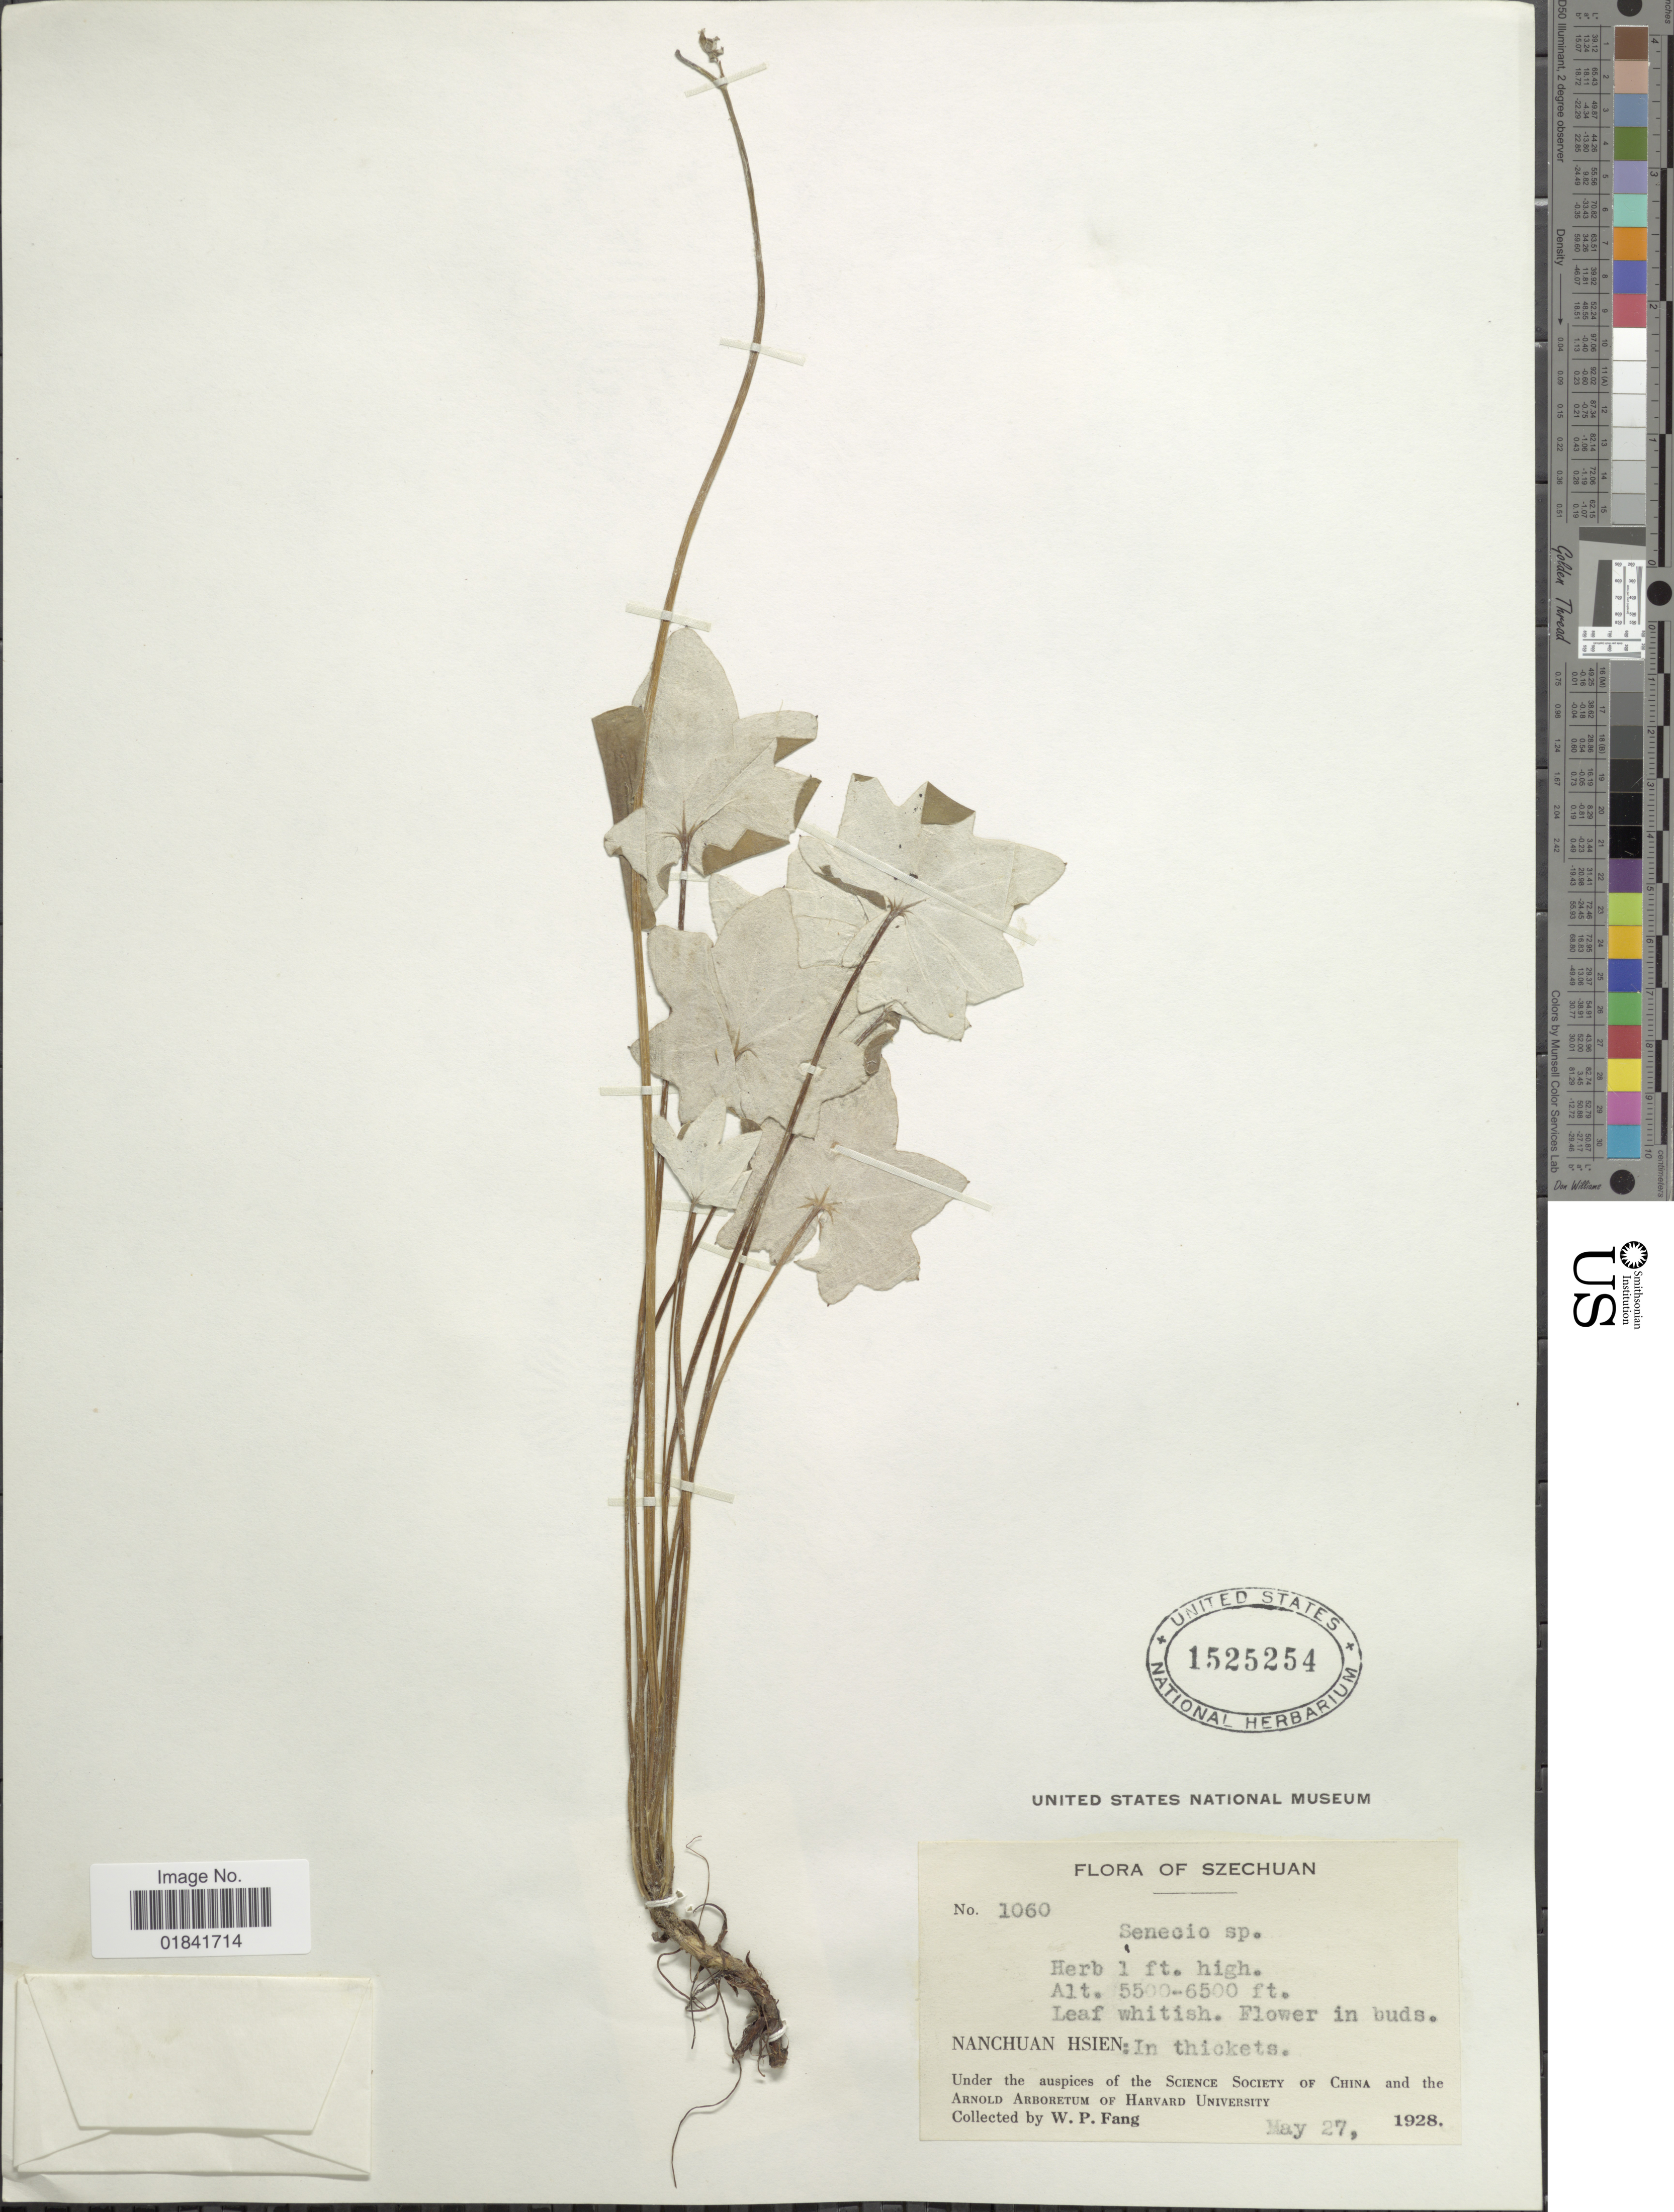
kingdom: Plantae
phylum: Tracheophyta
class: Magnoliopsida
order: Asterales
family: Asteraceae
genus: Senecio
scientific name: Senecio sp.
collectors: W. P. Fang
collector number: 1060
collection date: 1928-05-27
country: China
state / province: Sichuan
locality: Szechuan, Nanchuan Hsien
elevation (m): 1676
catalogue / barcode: US 1525254